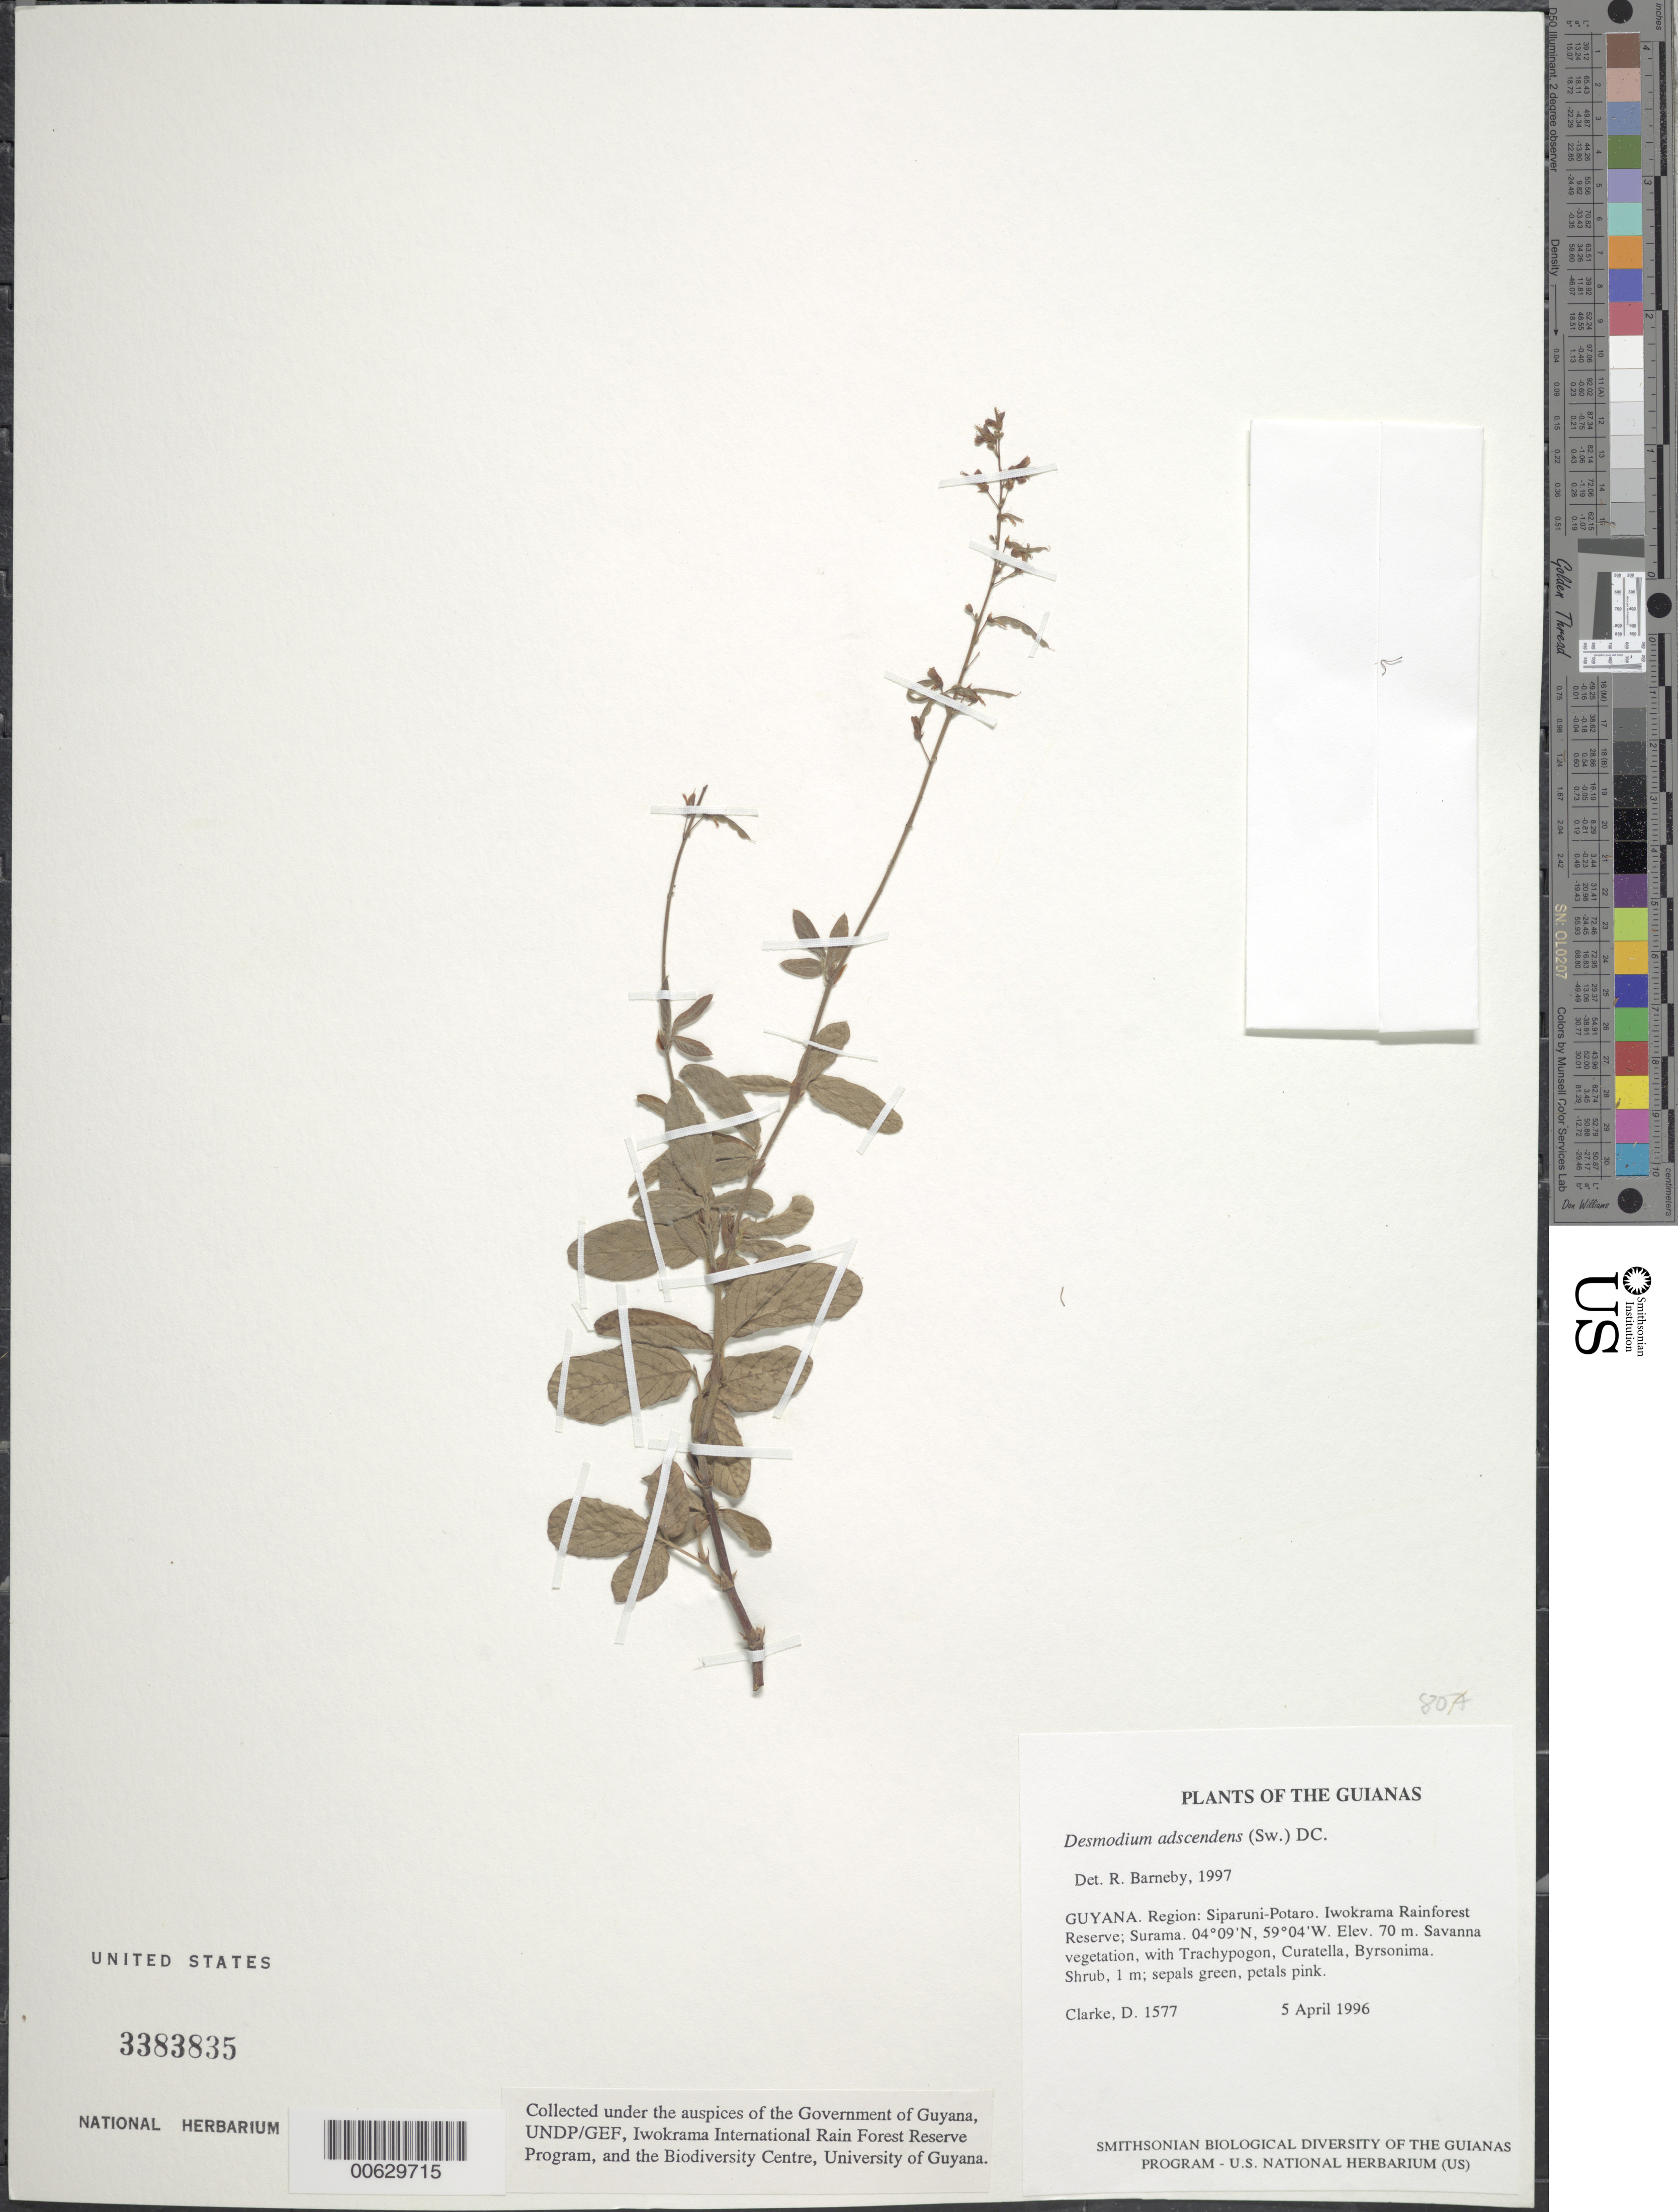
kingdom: Plantae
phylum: Tracheophyta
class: Magnoliopsida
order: Fabales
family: Fabaceae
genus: Grona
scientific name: Grona adscendens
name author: (Sw.) H. Ohashi & K. Ohashi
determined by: Strong, Mark T., (BOT), Smithsonian Institution - National Museum of Natural History (UNITED STATES)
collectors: H. D. Clarke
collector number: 1577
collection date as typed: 5 April 1996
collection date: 1996-04-05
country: Guyana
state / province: Potaro-Siparuni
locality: Iwokrama Rainforest Reserve; Surama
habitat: Savanna vegetation, with Trachypogon, Curatella, Byrsonima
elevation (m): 70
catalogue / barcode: US 3383835